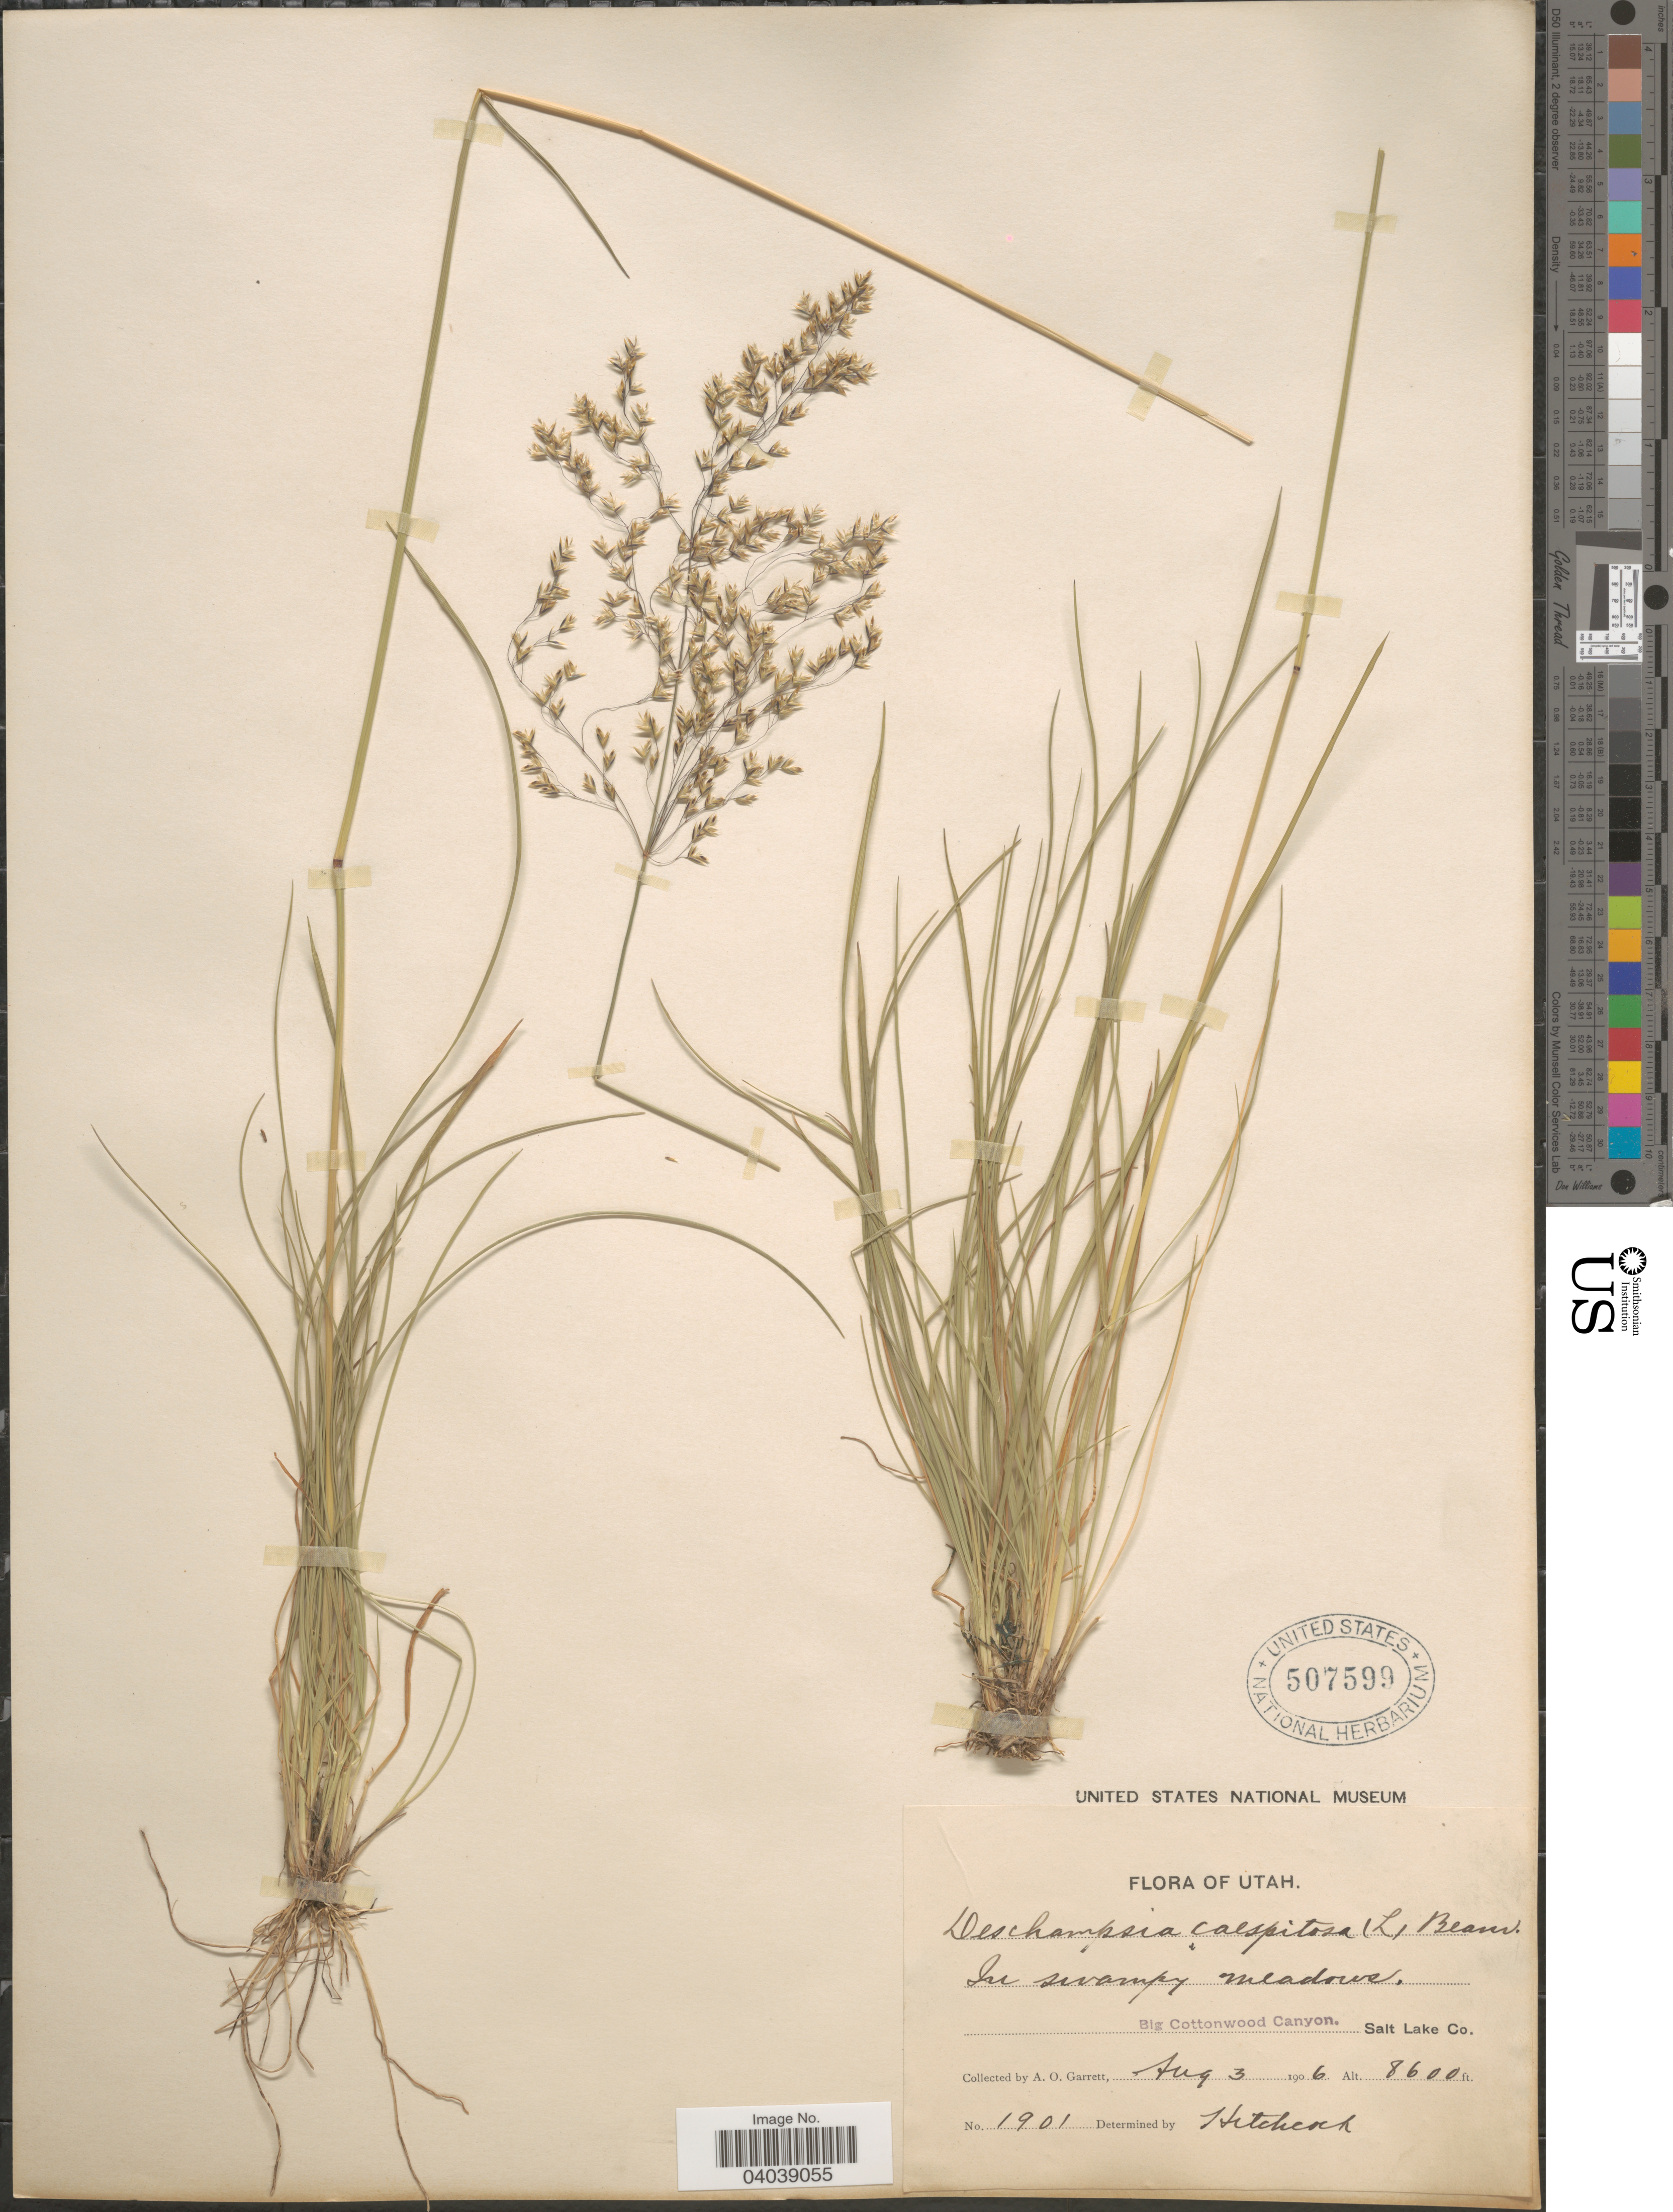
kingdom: Plantae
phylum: Tracheophyta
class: Liliopsida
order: Poales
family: Poaceae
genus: Deschampsia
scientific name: Deschampsia cespitosa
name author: (L.) P. Beauv.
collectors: A. O. Garrett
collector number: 1901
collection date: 1906-08-03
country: United States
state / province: Utah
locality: Big Cottonwood Canyon. Salt Lake Co.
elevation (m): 2621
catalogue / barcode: US 507599